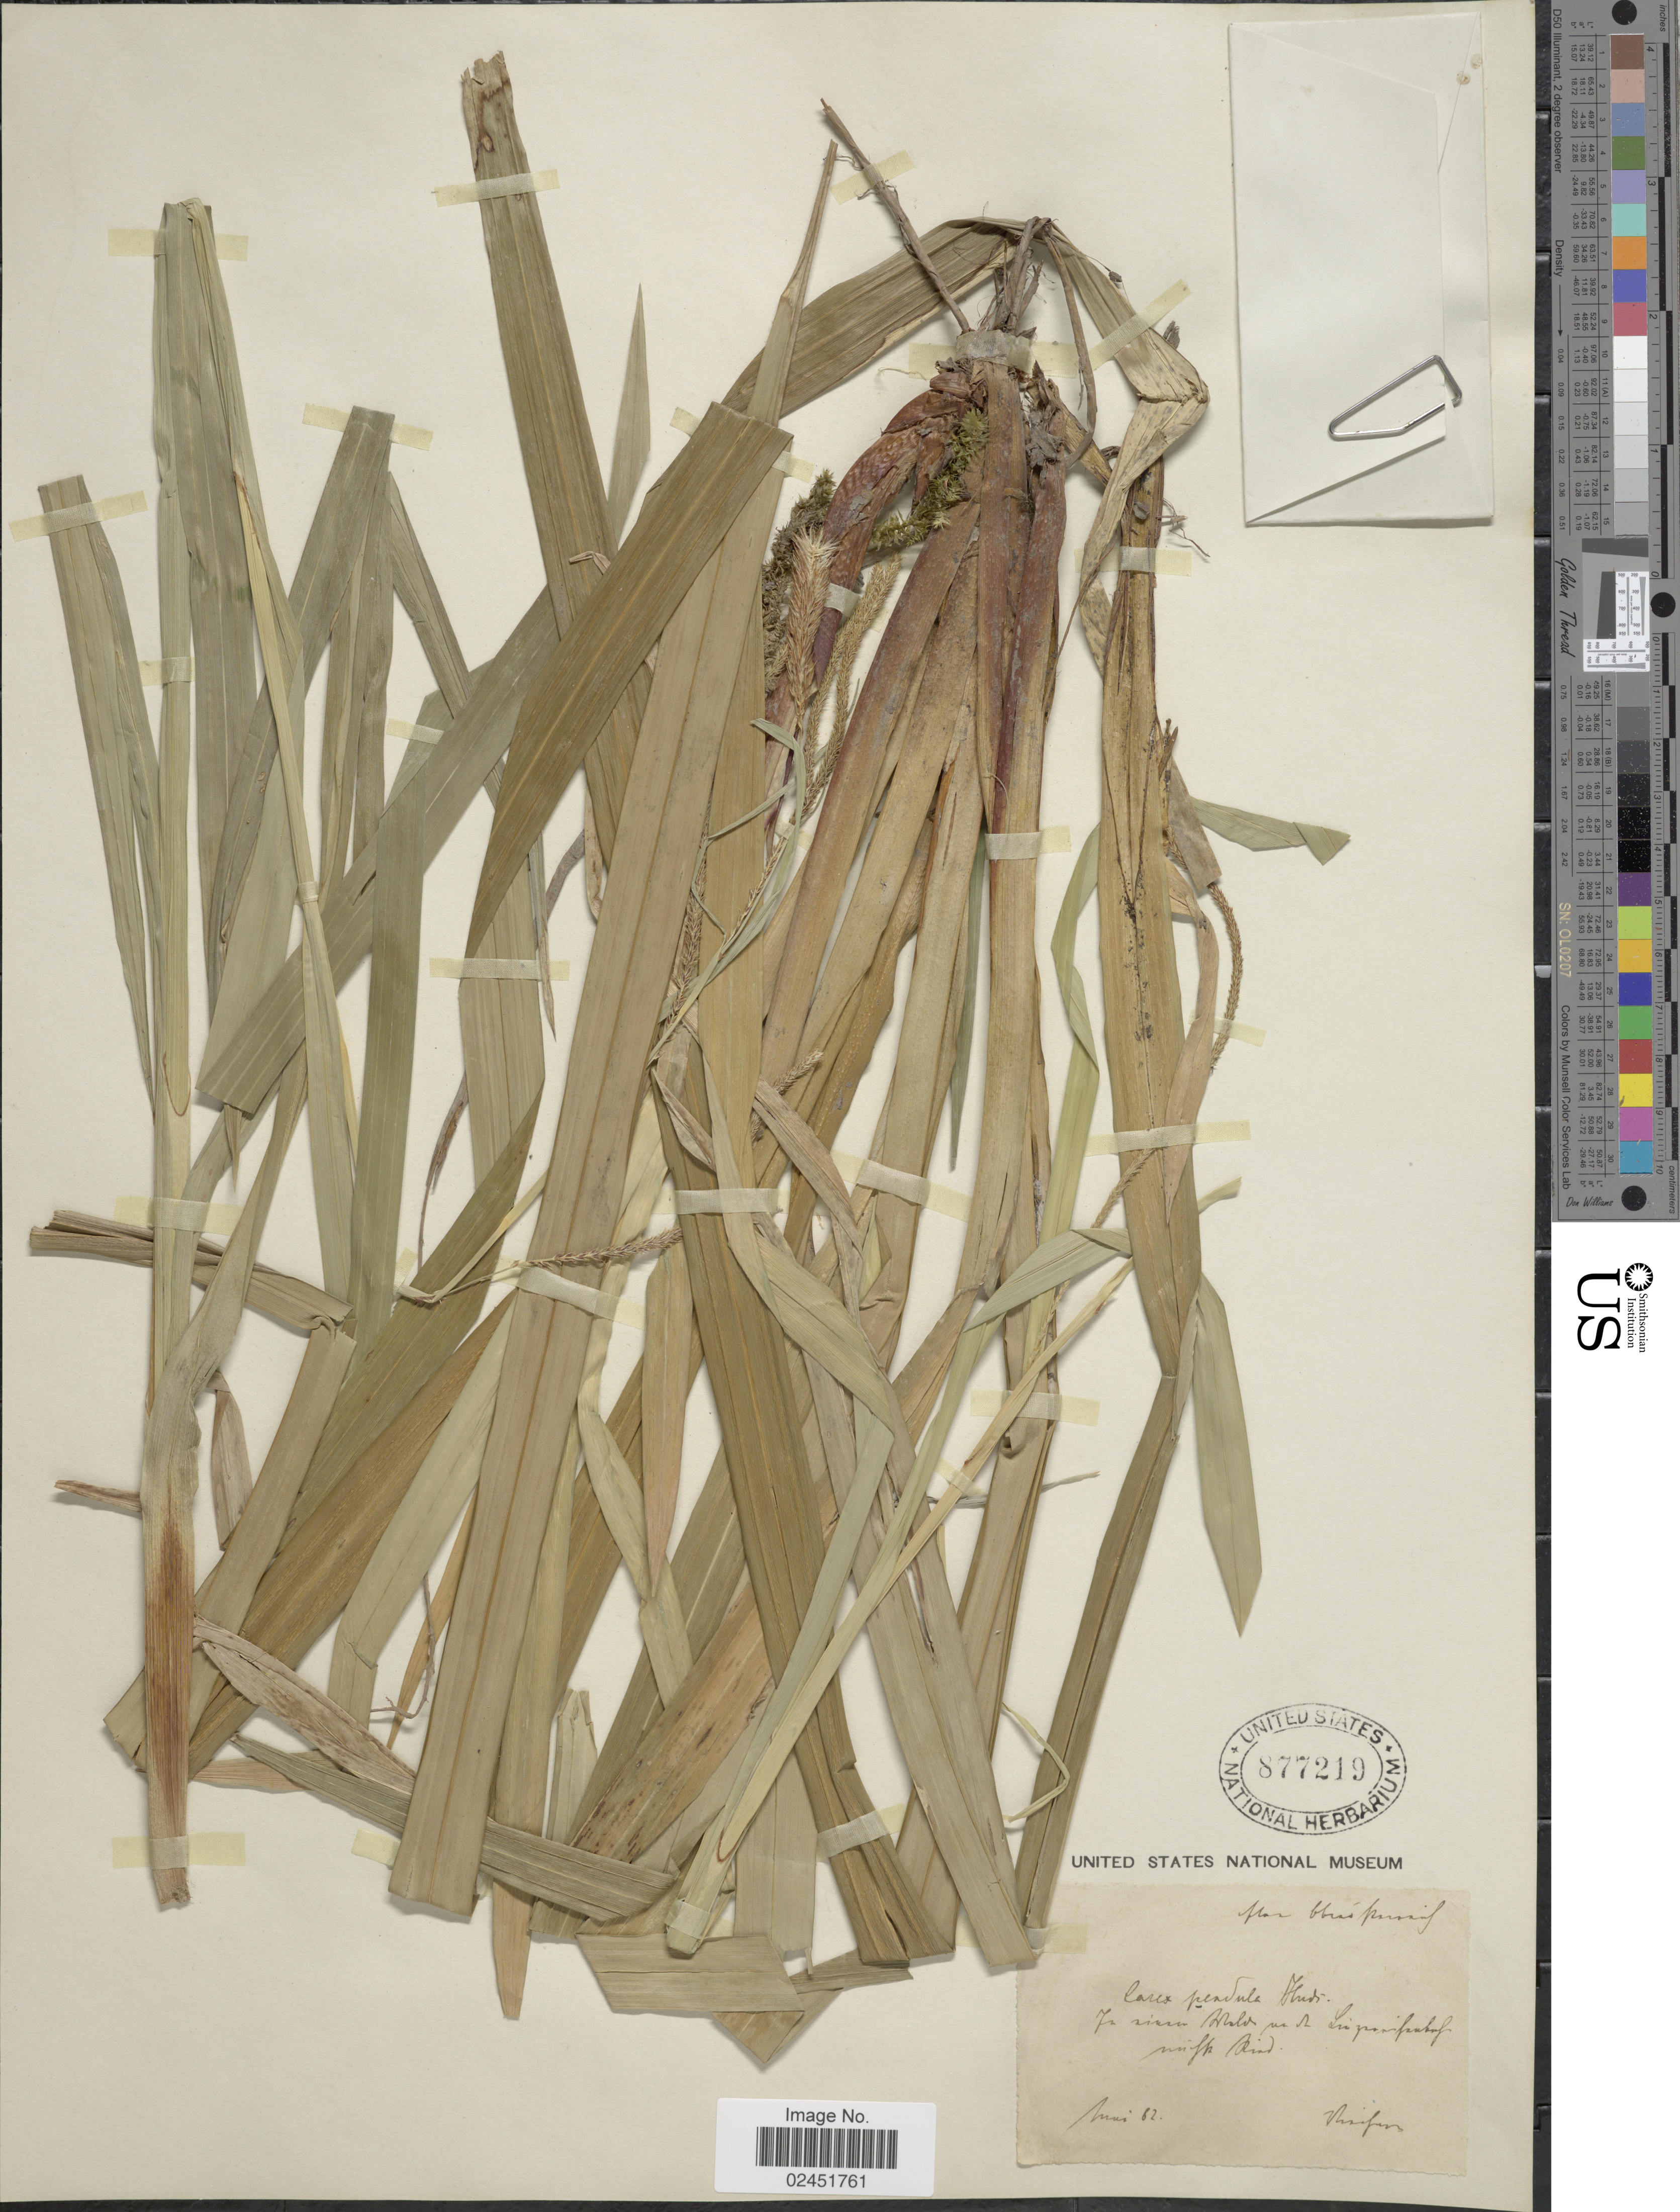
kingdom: Plantae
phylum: Tracheophyta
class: Liliopsida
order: Poales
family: Cyperaceae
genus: Carex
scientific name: Carex pendula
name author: Huds.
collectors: F. Vierhapper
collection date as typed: Transcribed d/m/y: /6/82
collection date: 1882-06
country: Austria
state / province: Oberosterreich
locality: Flora Oberösterreich, In einem Wald an der Linzerbahn nächst Ried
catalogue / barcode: US 877219